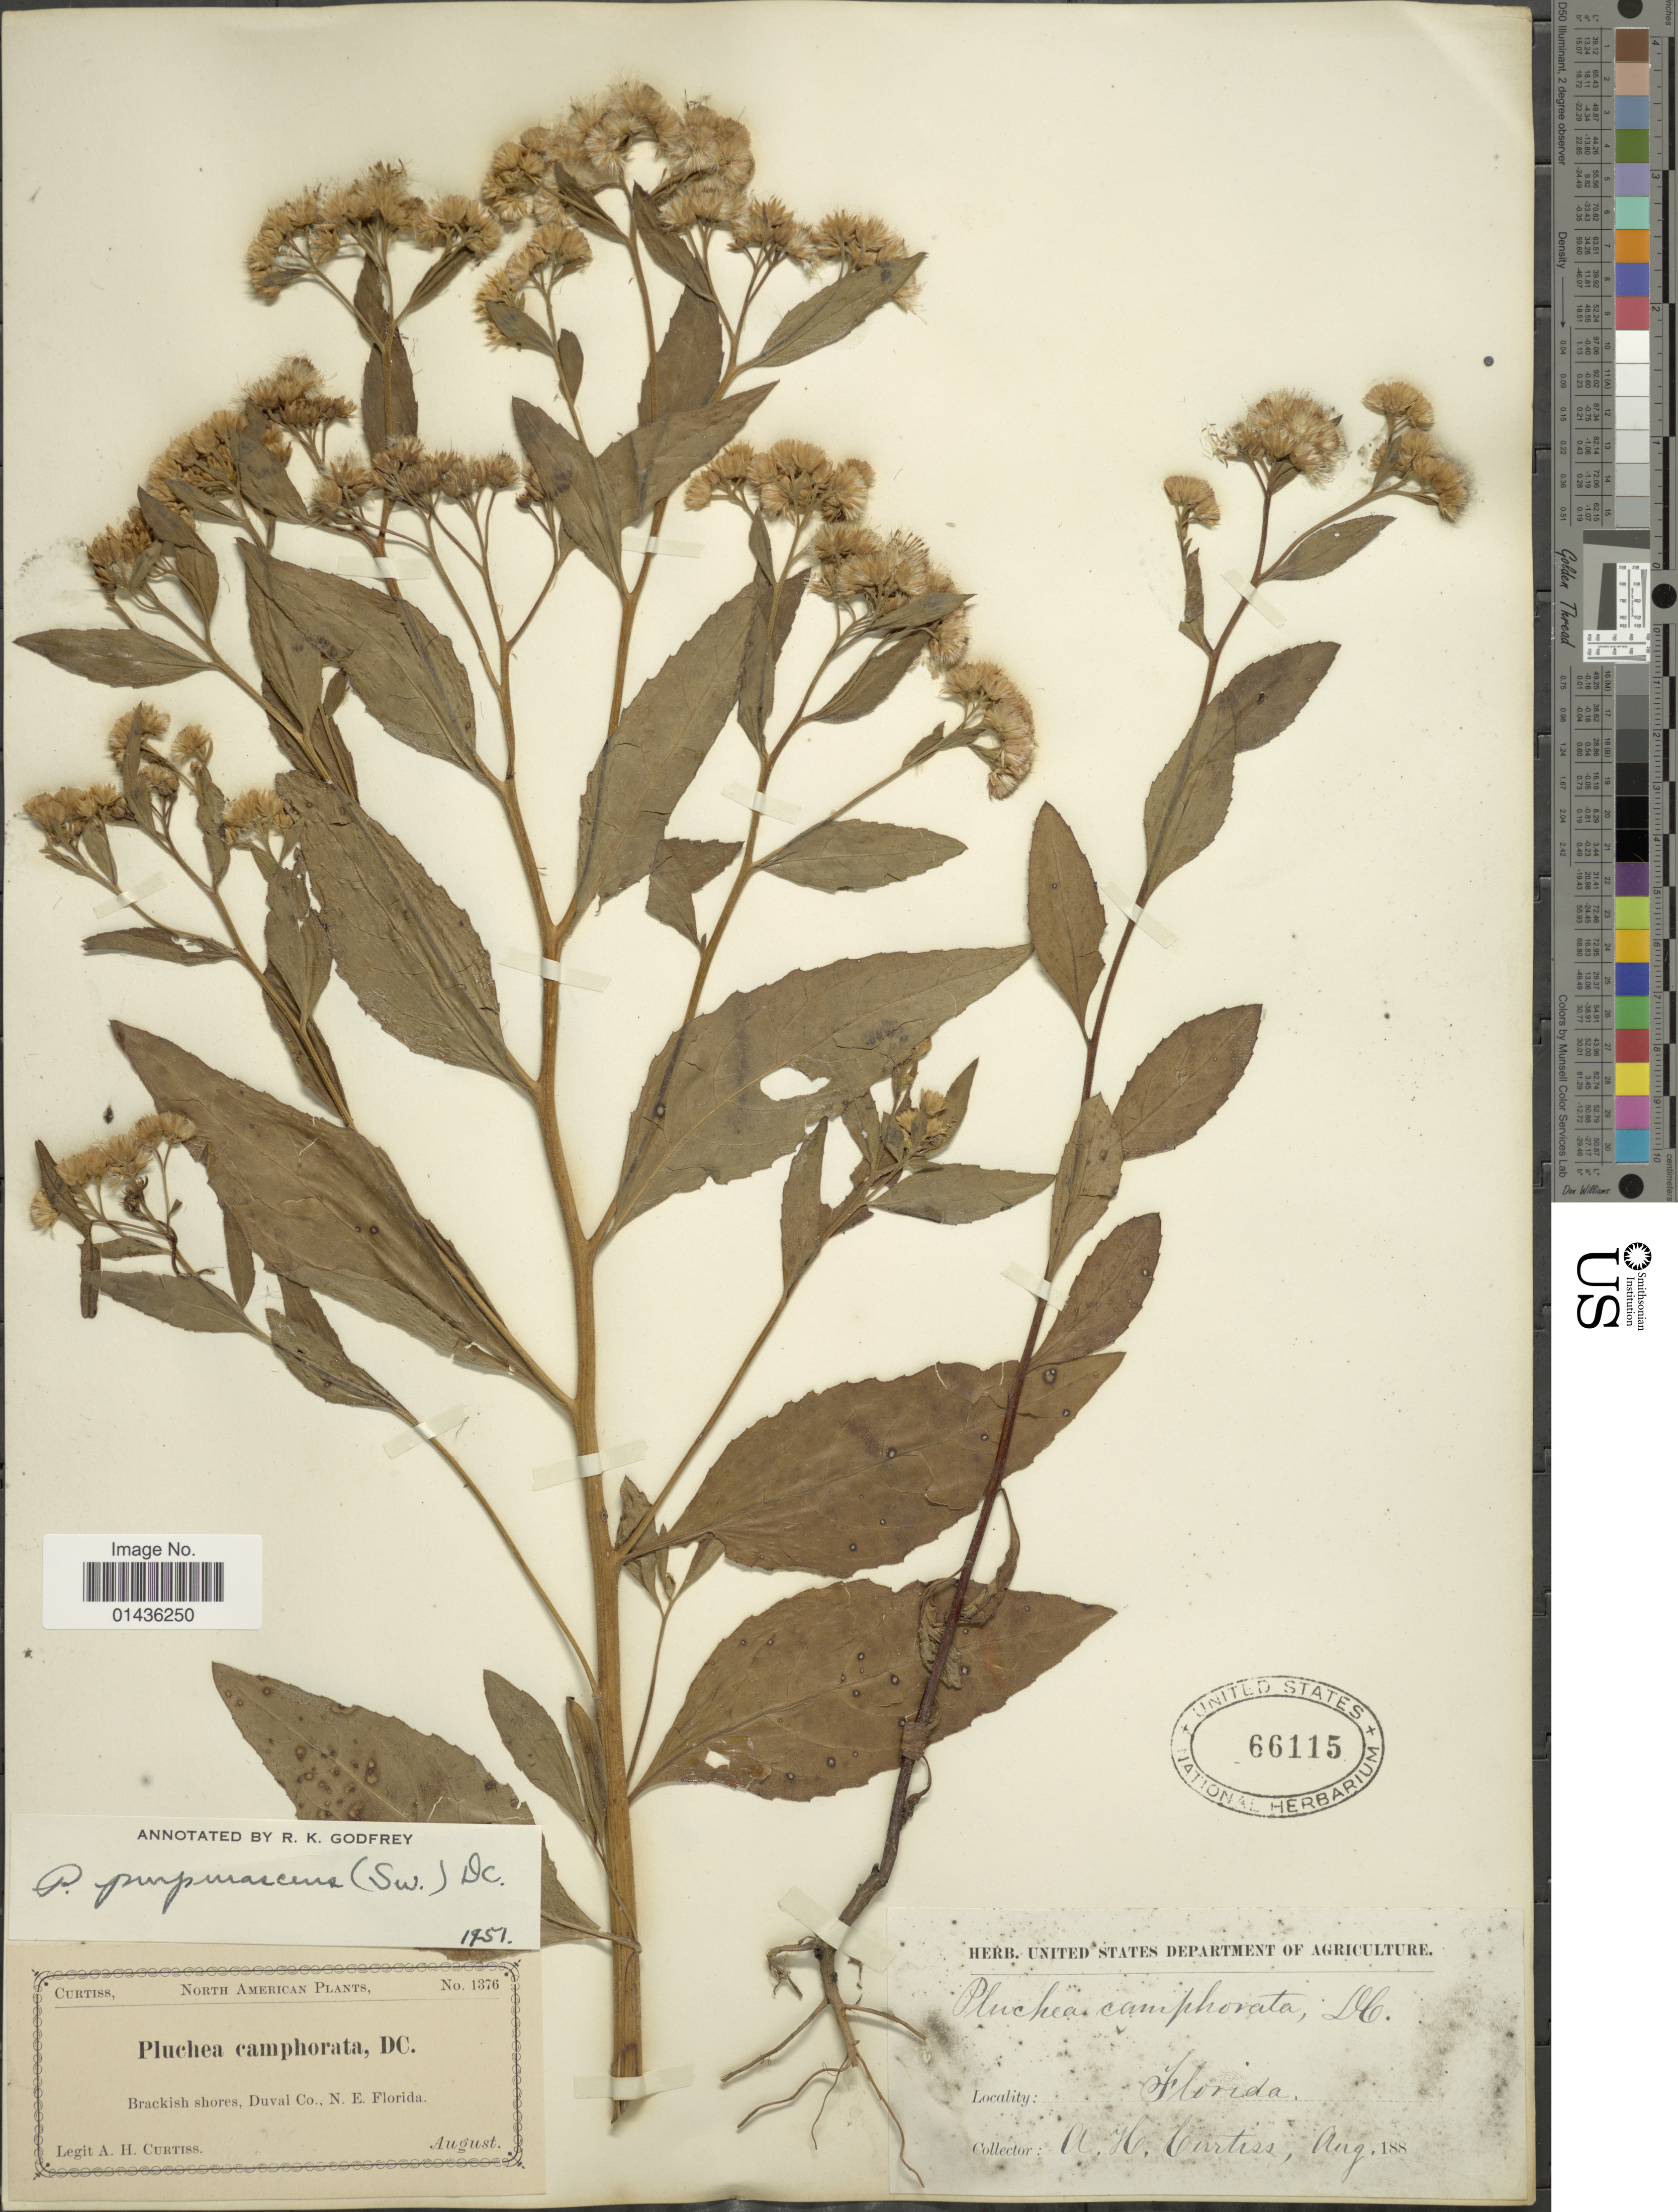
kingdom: Plantae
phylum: Tracheophyta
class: Magnoliopsida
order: Asterales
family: Asteraceae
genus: Pluchea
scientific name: Pluchea odorata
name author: (L.) Cass.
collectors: A. H. Curtiss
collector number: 1376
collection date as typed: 188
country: United States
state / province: Florida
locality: Brackish shores, Duval Co., N. E. Florida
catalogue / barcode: US 66115